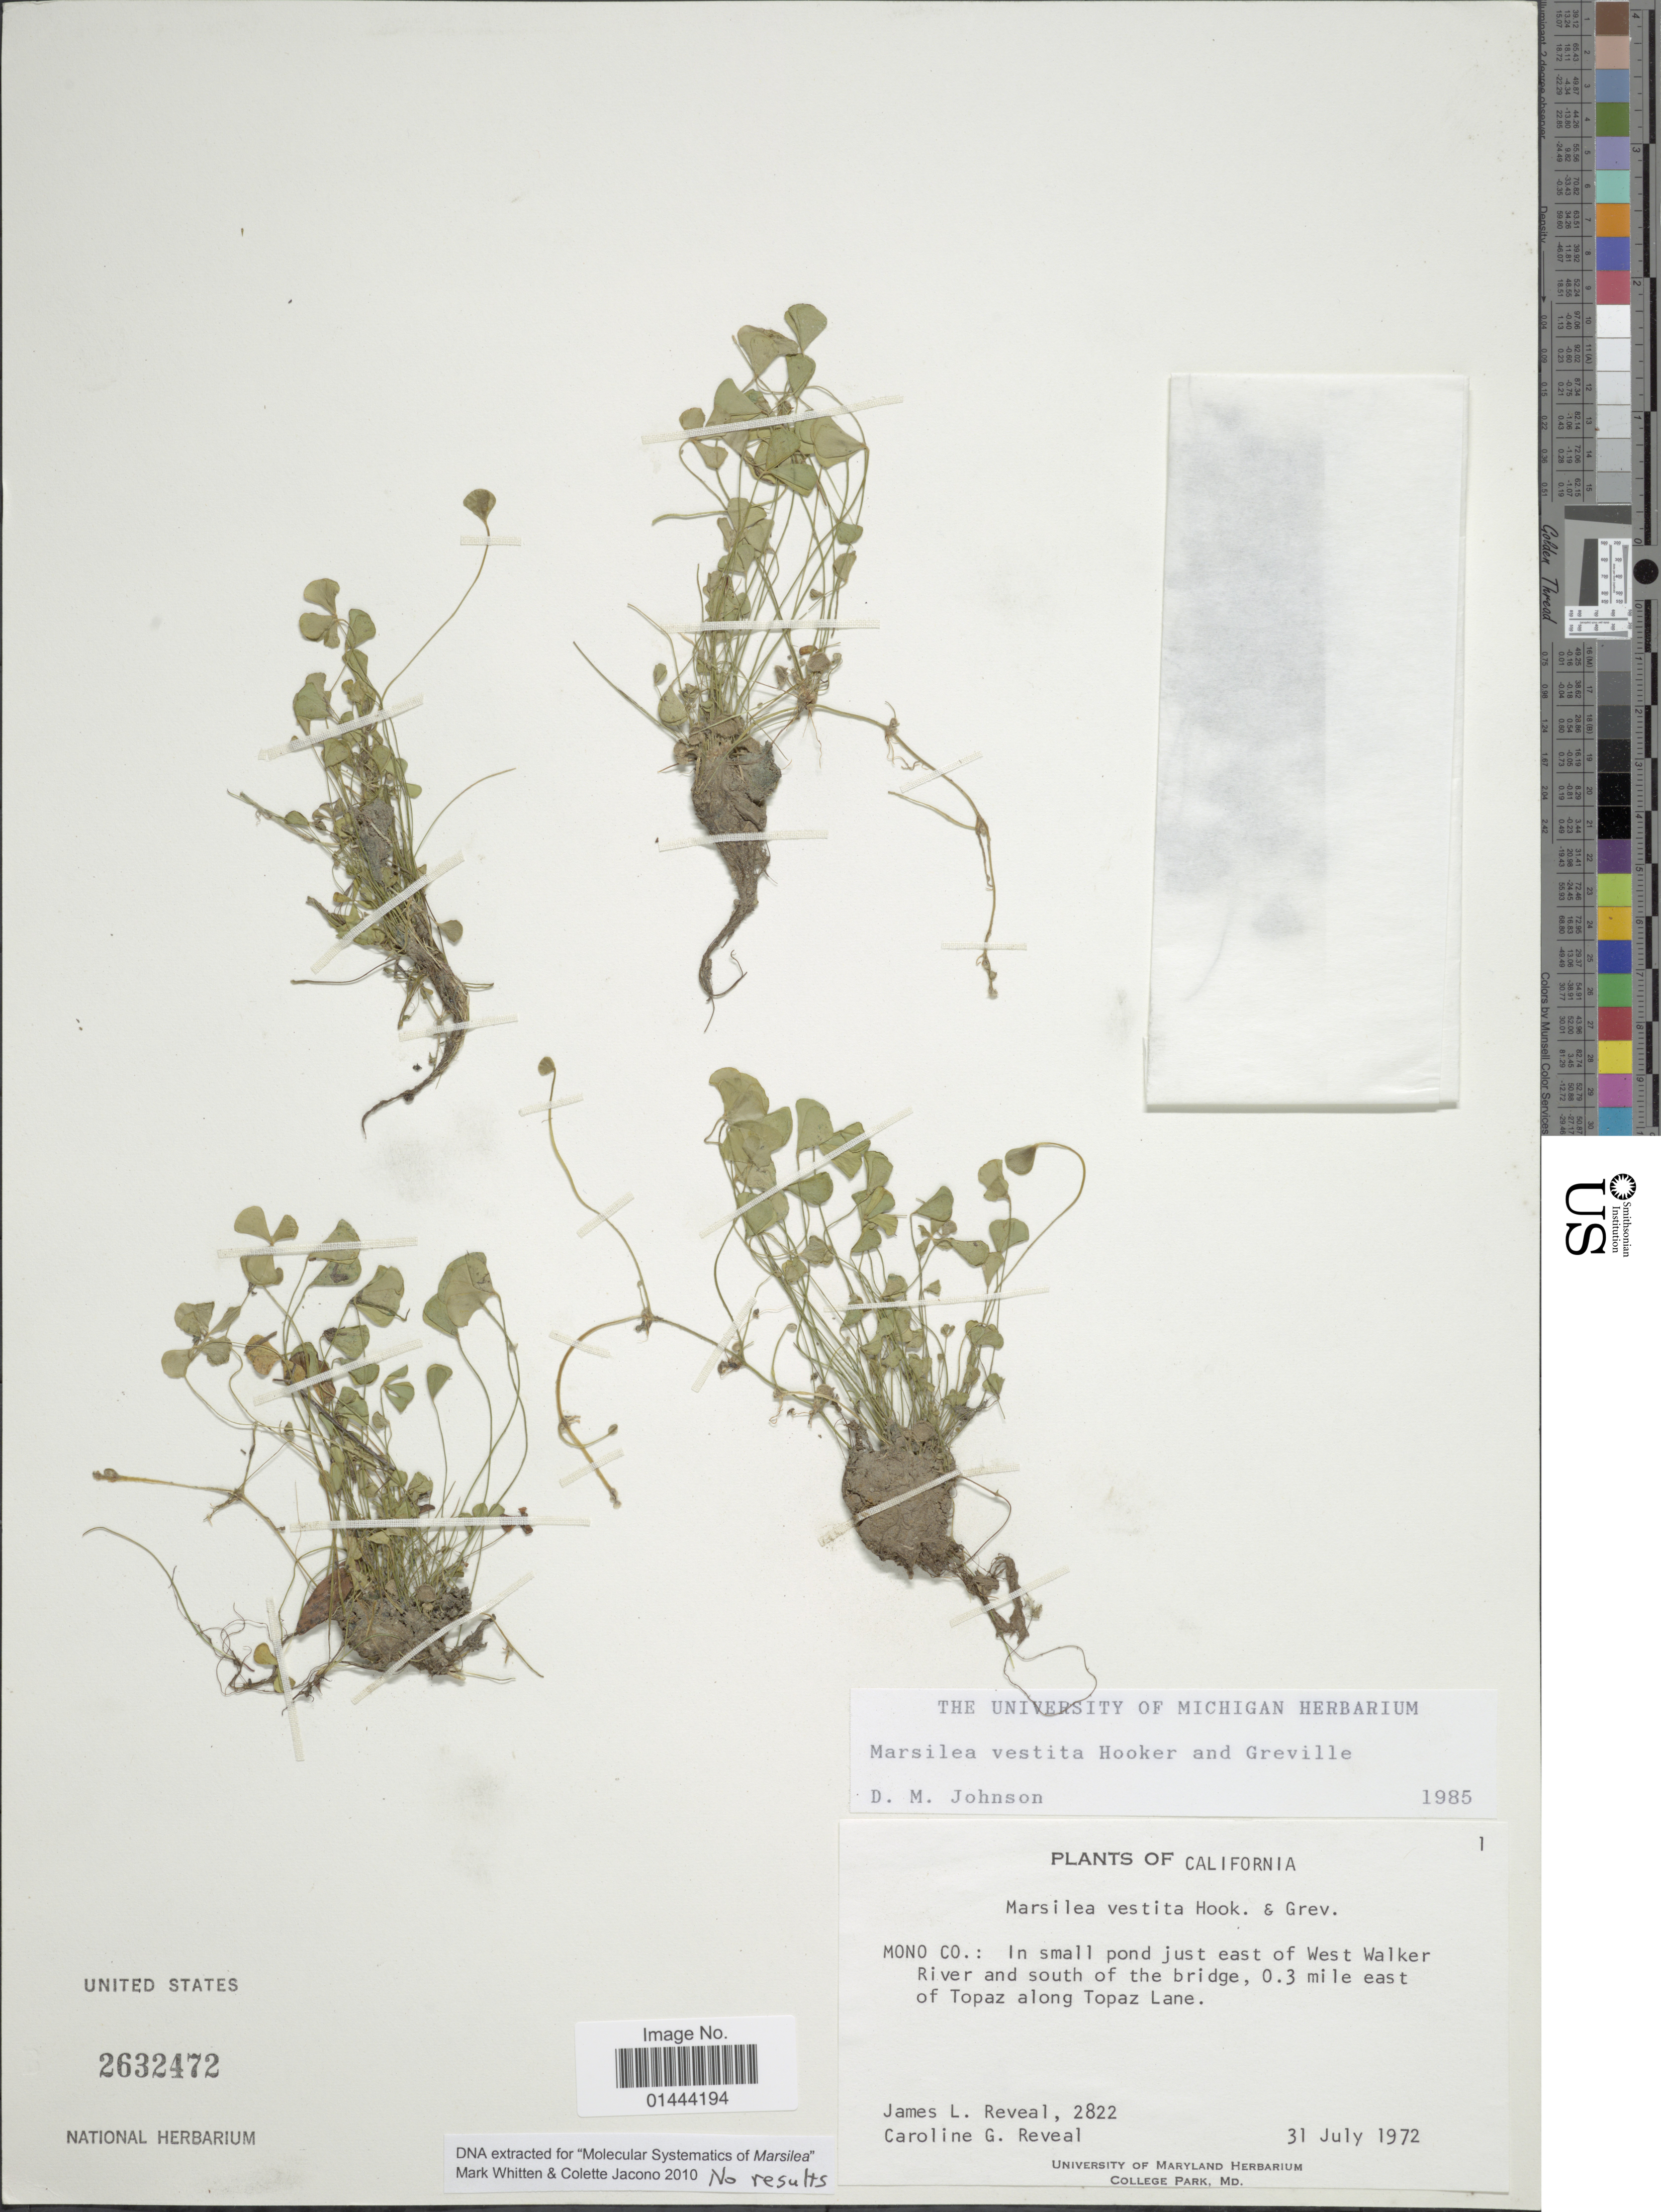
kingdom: Plantae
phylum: Tracheophyta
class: Polypodiopsida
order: Salviniales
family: Marsileaceae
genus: Marsilea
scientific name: Marsilea vestita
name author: Hook. & Grev.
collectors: J. L. Reveal & C. G. Reveal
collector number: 2822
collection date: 1972-07-31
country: United States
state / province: California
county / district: Mono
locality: Mono Co.: in small pond just east of West Walker River and south of the bridge, 0.3 mile east ofTopaz along Topaz Lane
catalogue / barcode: US 2632472